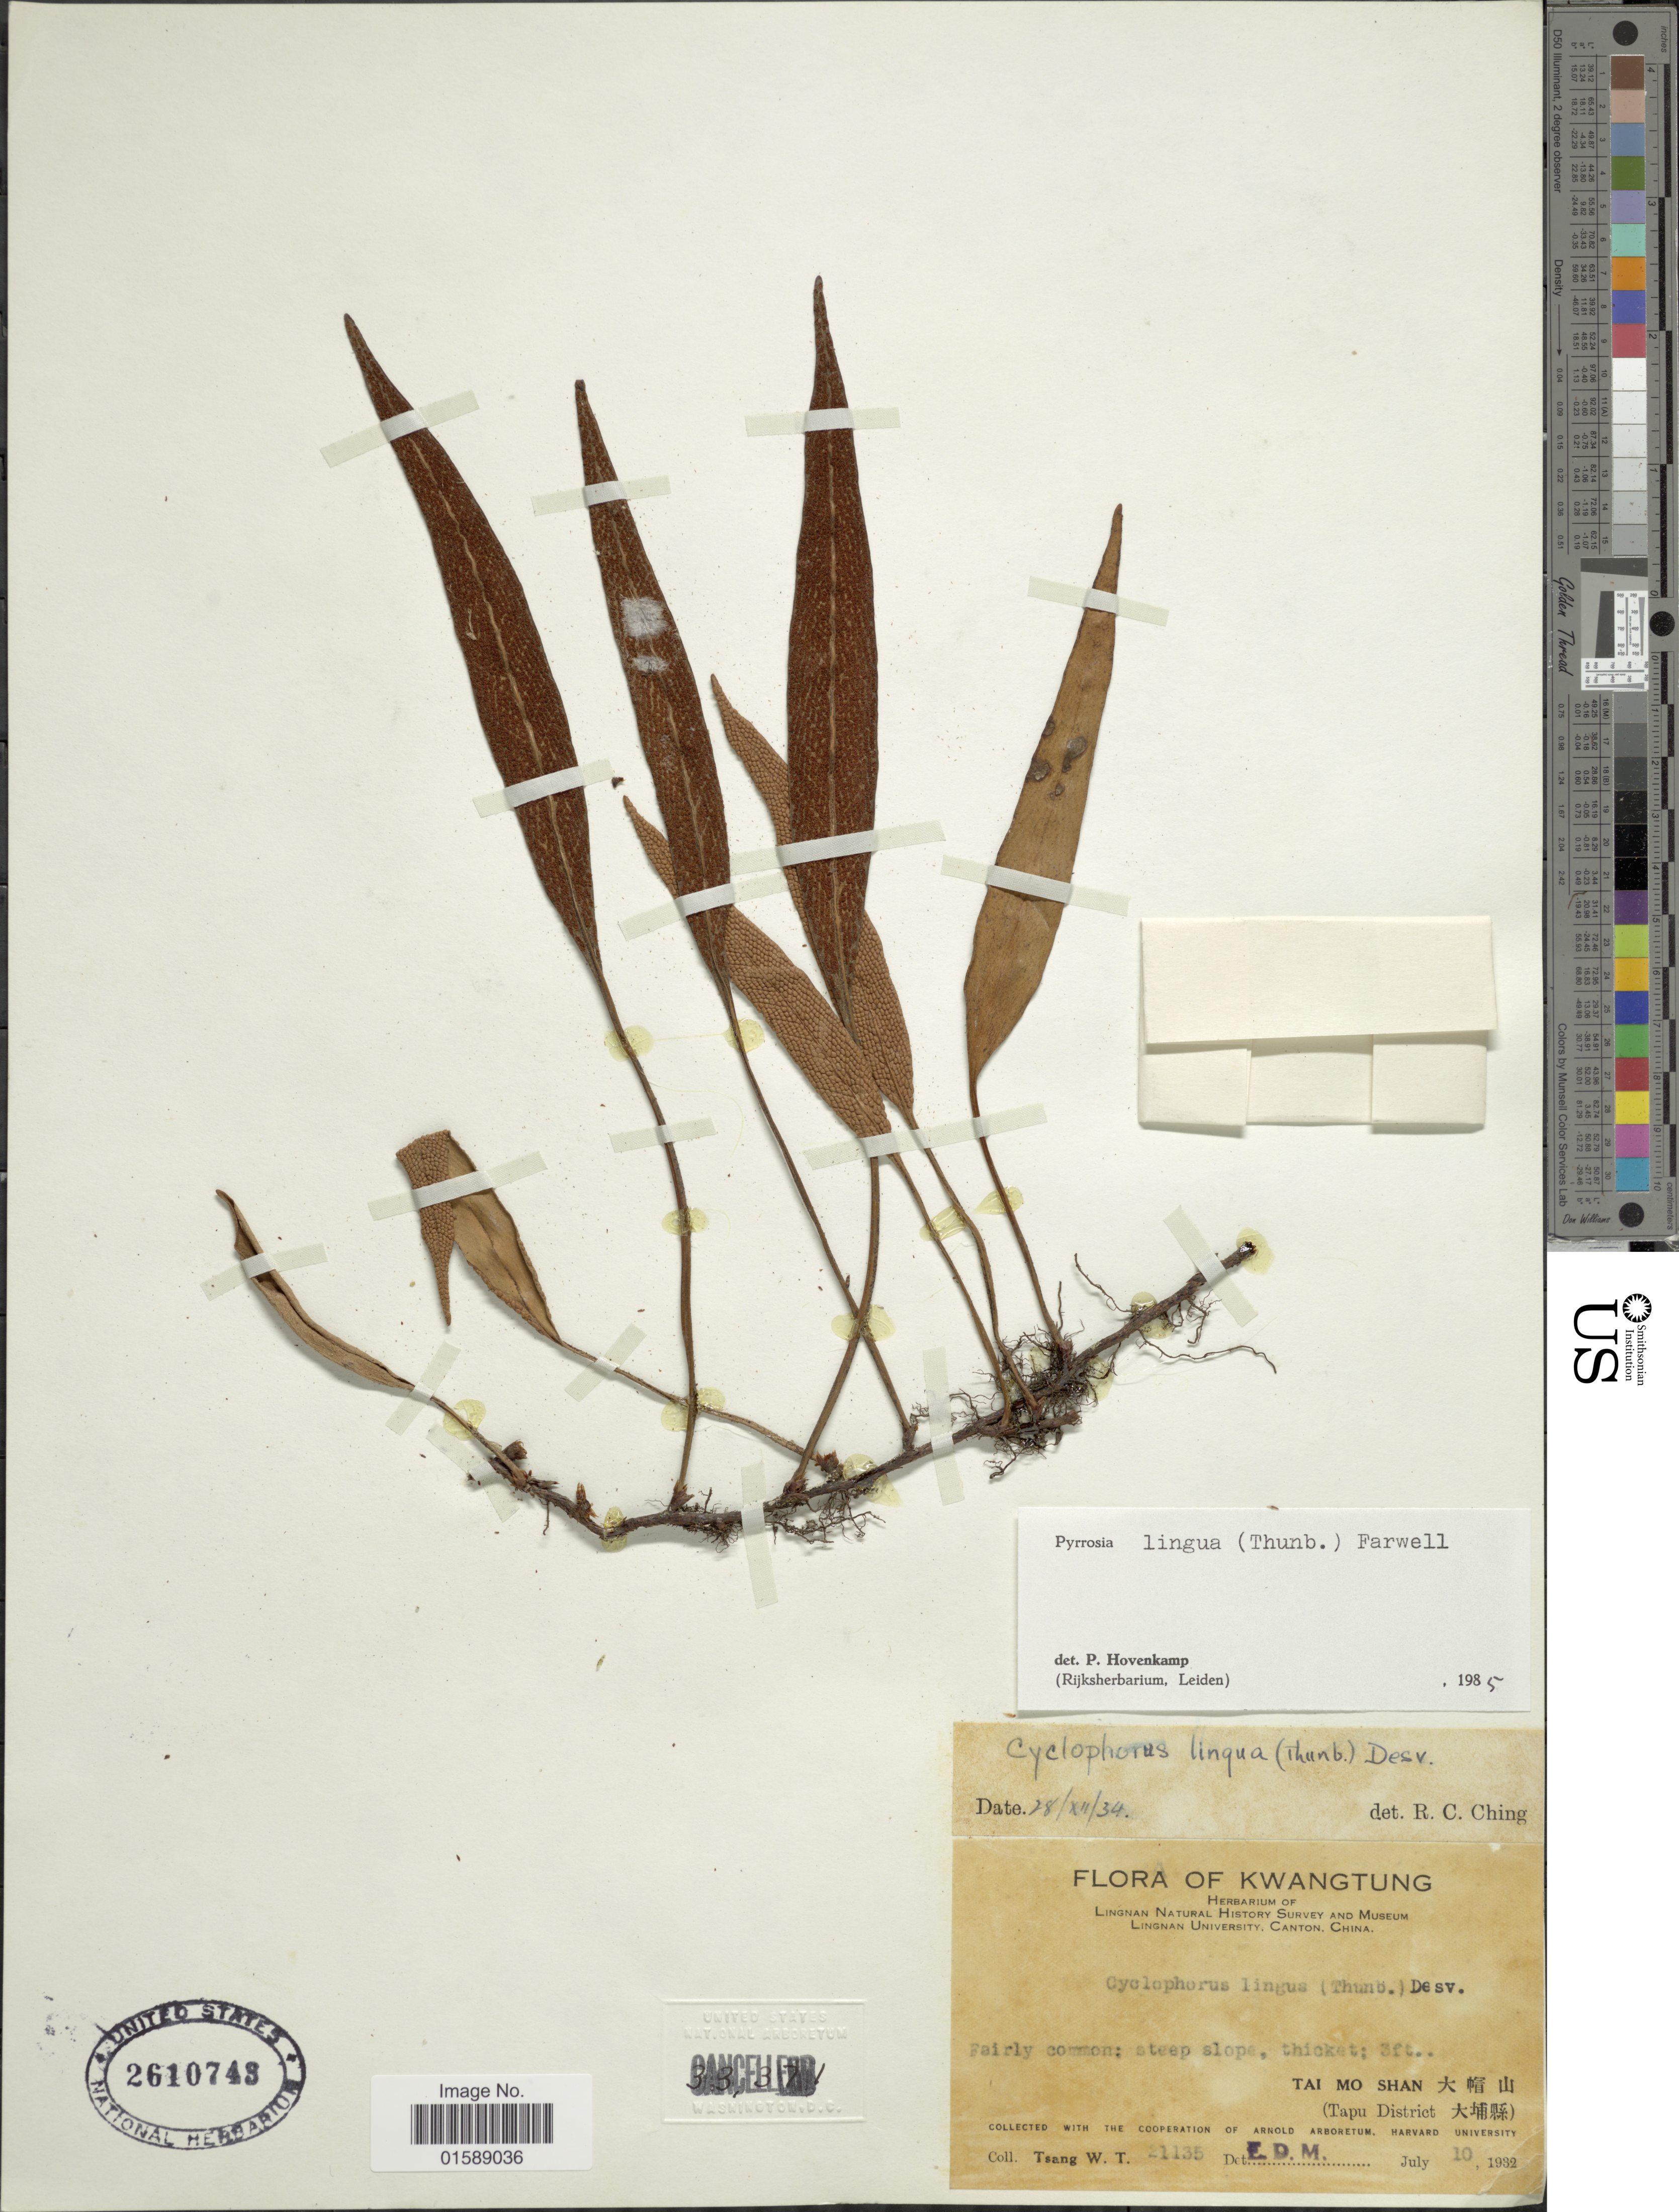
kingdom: Plantae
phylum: Tracheophyta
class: Polypodiopsida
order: Polypodiales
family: Polypodiaceae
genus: Pyrrosia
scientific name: Pyrrosia lingua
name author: (Thurb.) Farw.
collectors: W. T. Tsang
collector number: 21135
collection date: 1932-07-10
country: China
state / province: Guangdong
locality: Kwangtung. Tai Mo Shan (Tapu District)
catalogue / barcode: US 2610743